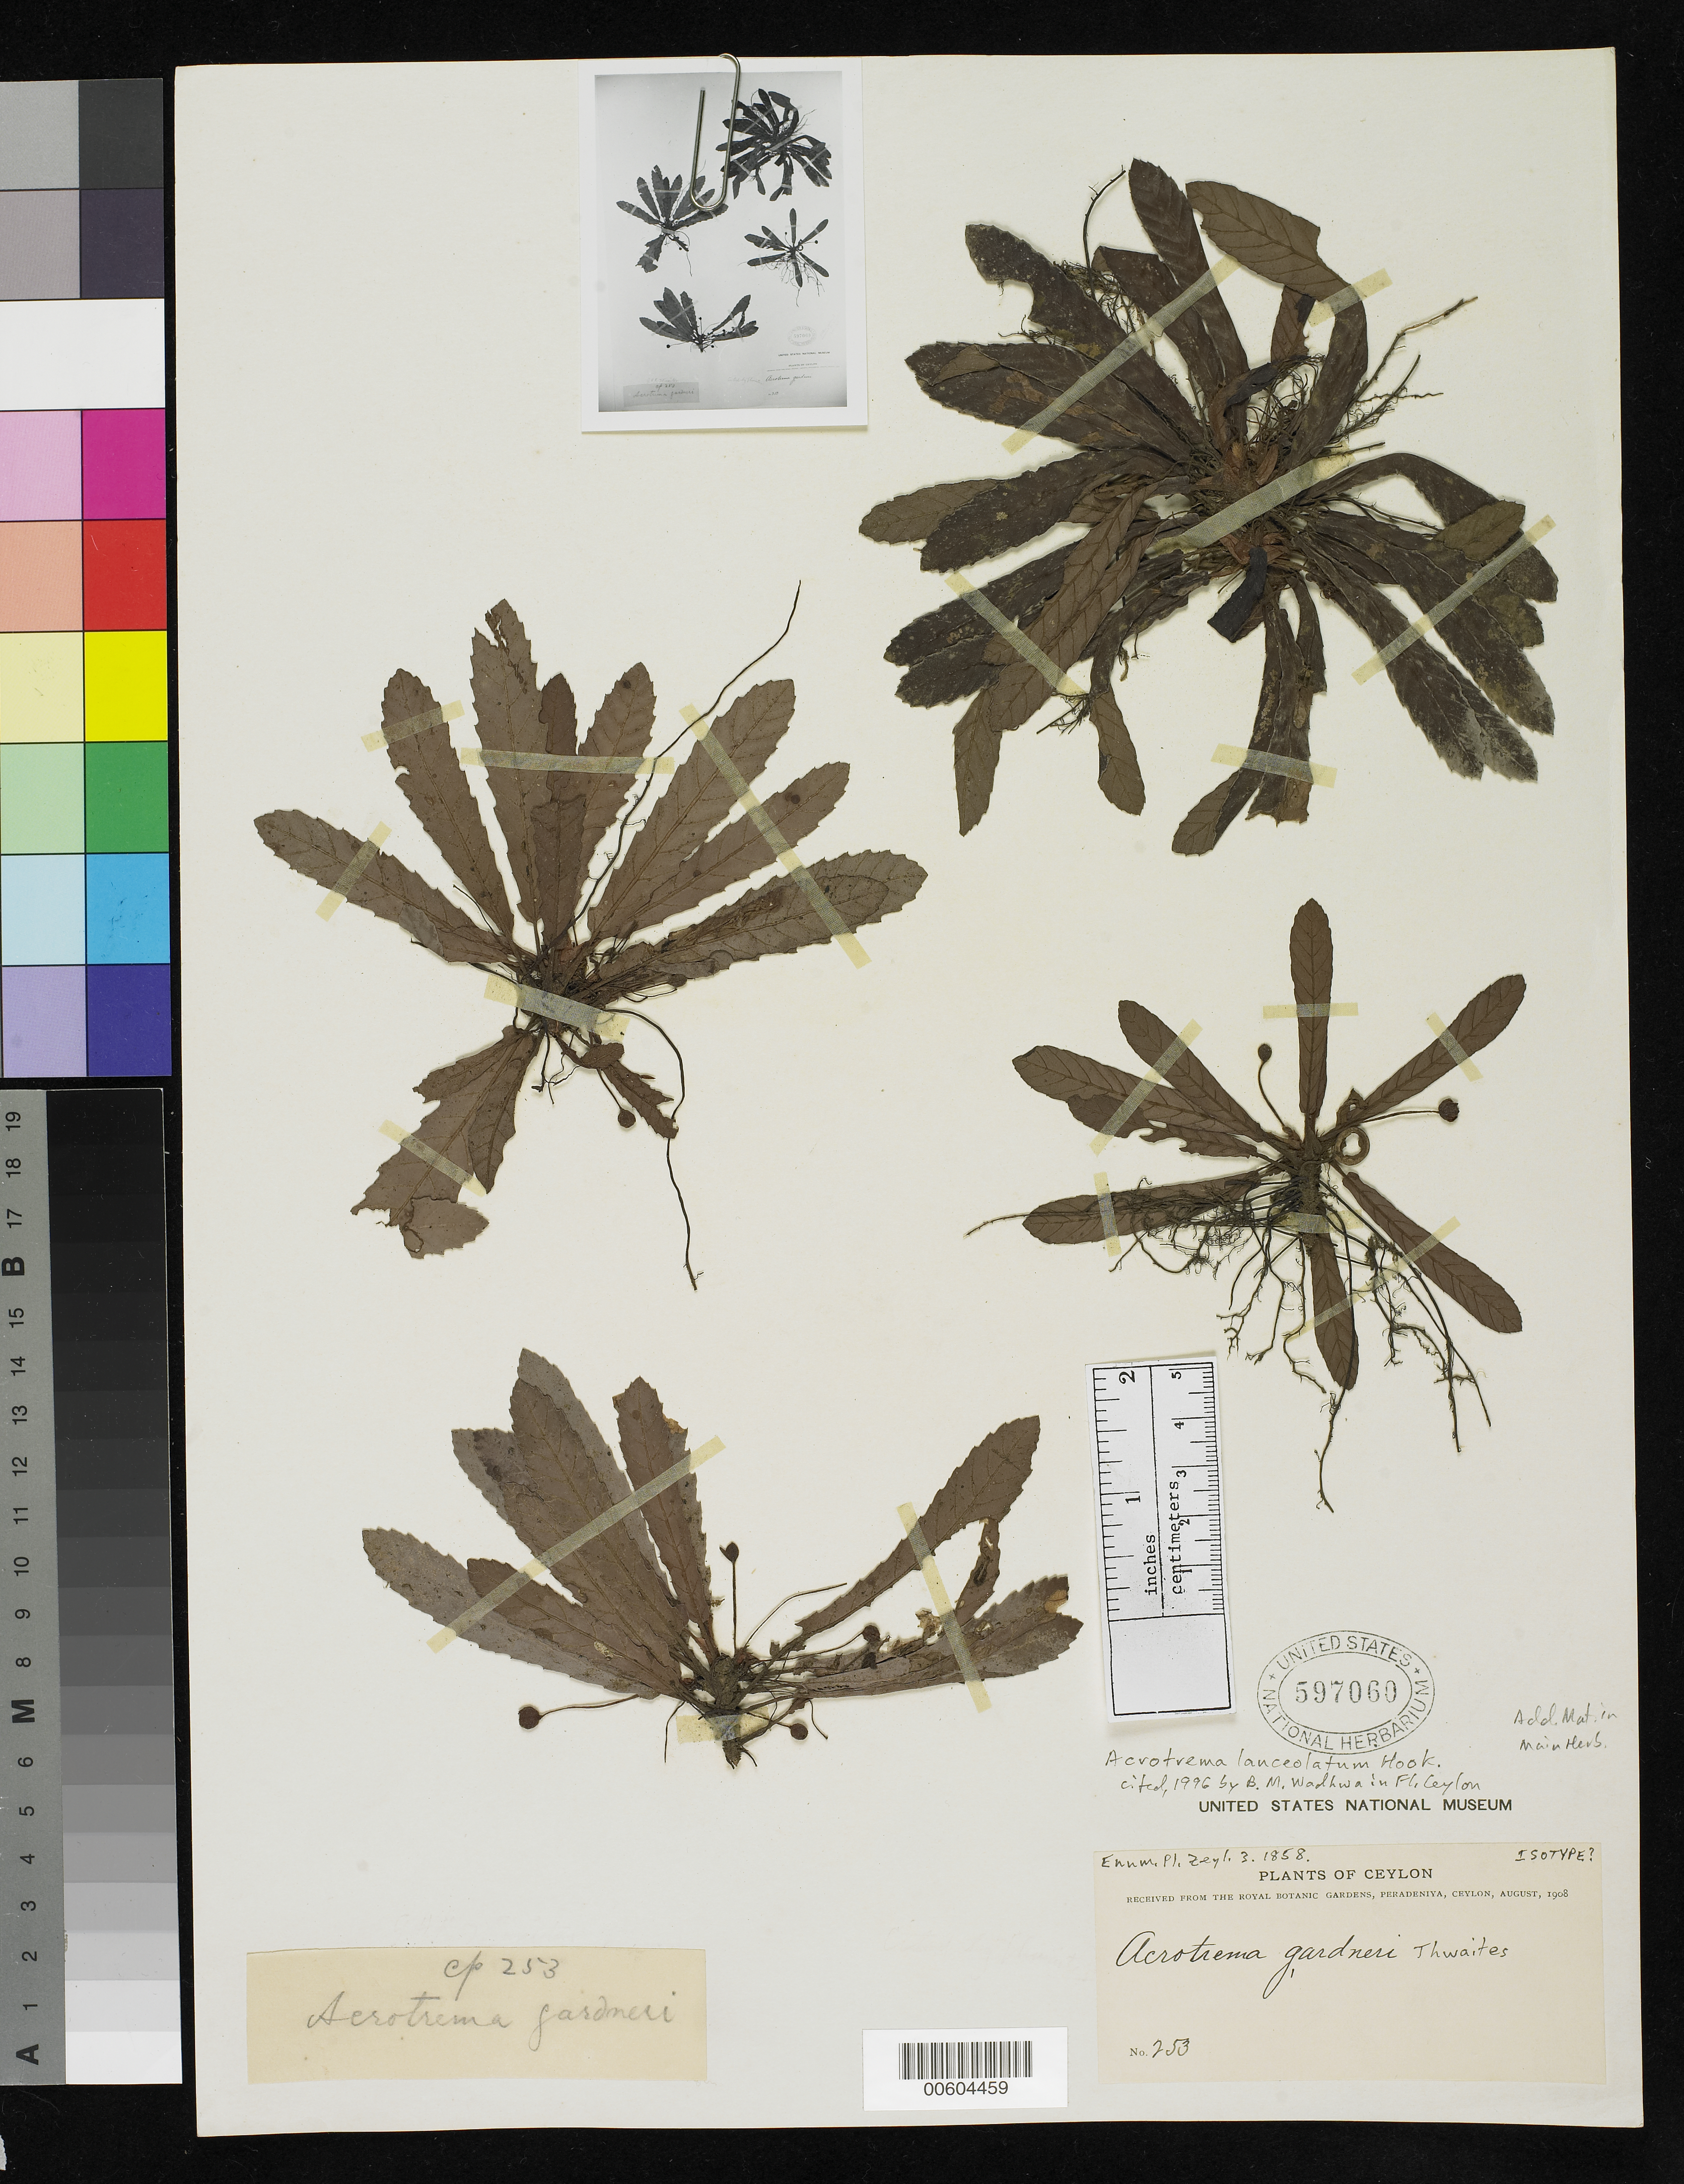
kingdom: Plantae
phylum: Tracheophyta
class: Magnoliopsida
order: Dilleniales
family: Dilleniaceae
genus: Acrotrema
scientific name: Acrotrema gardneri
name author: Thwaites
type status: Possible Isotype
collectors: G. H. K. Thwaites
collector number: C.P. 253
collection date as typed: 1835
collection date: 1835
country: Sri Lanka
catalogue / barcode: US 597060